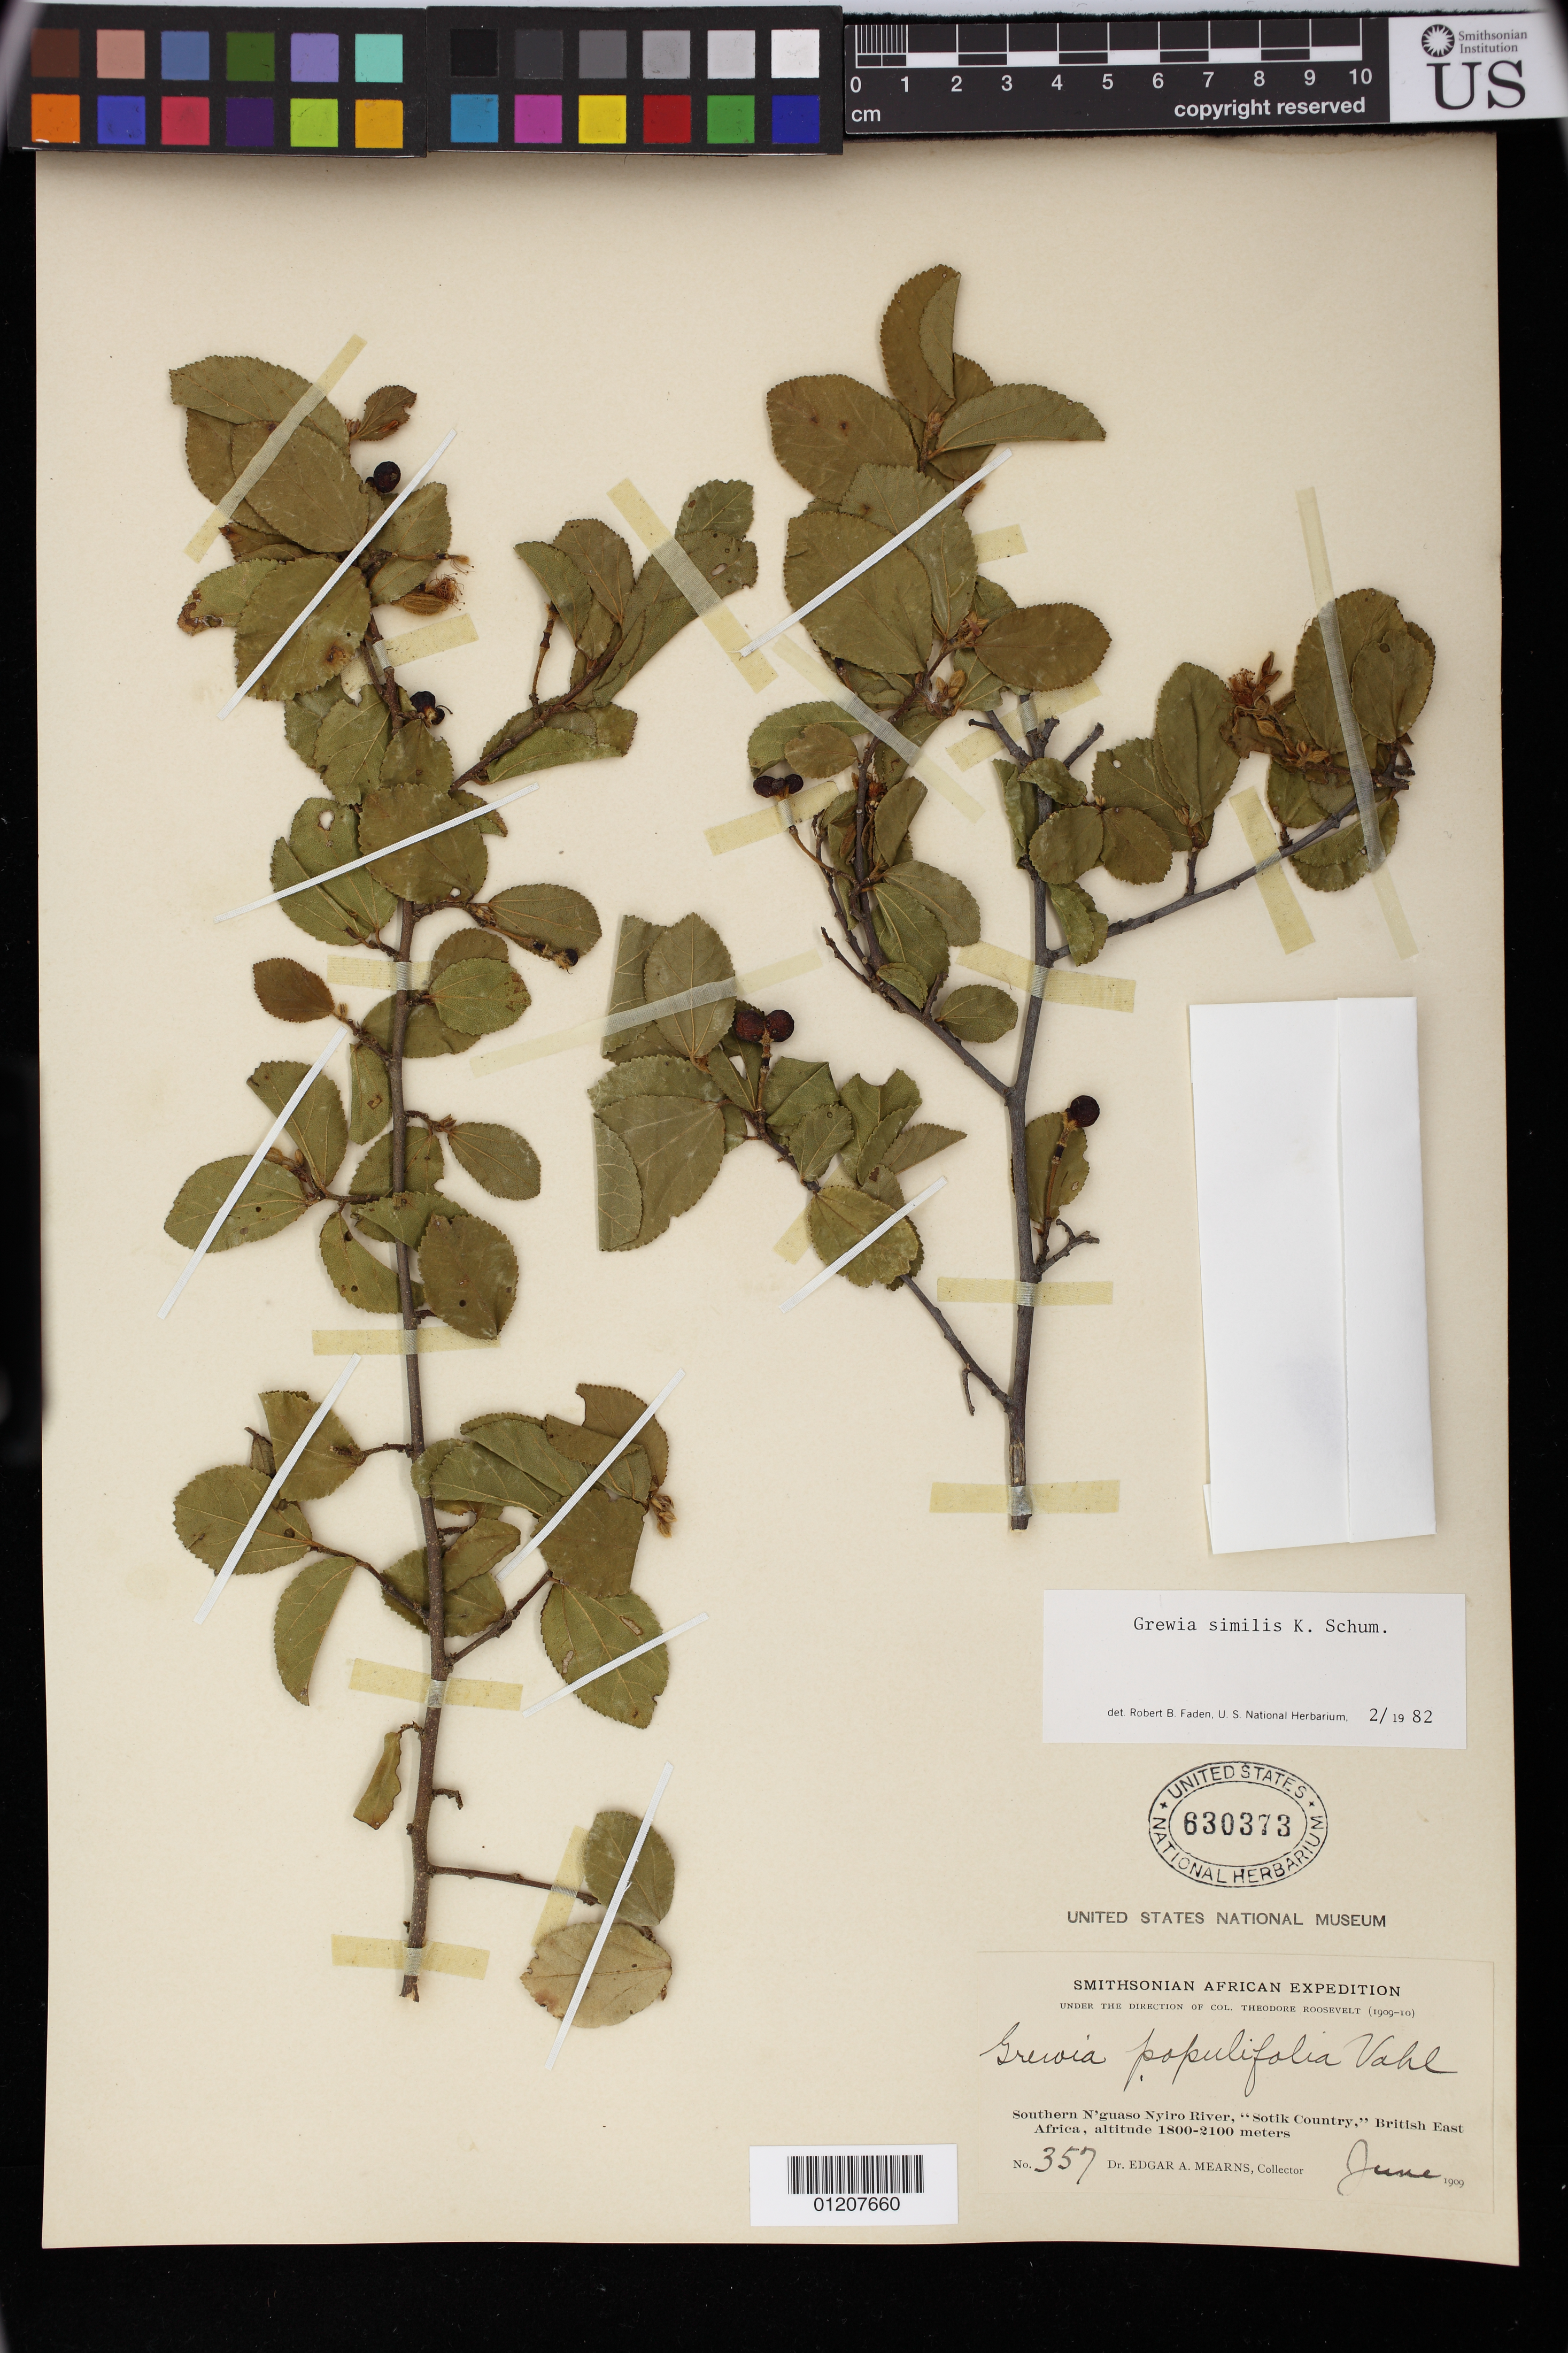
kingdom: Plantae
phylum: Tracheophyta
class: Magnoliopsida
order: Malvales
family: Malvaceae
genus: Grewia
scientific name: Grewia similis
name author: K. Schum.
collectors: E. A. Mearns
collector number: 357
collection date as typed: Jun 1909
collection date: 1909-06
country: Kenya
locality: Southern N'guaso Nyiro River, "Sotik Country" British East Africa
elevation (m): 1800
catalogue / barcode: US 630373